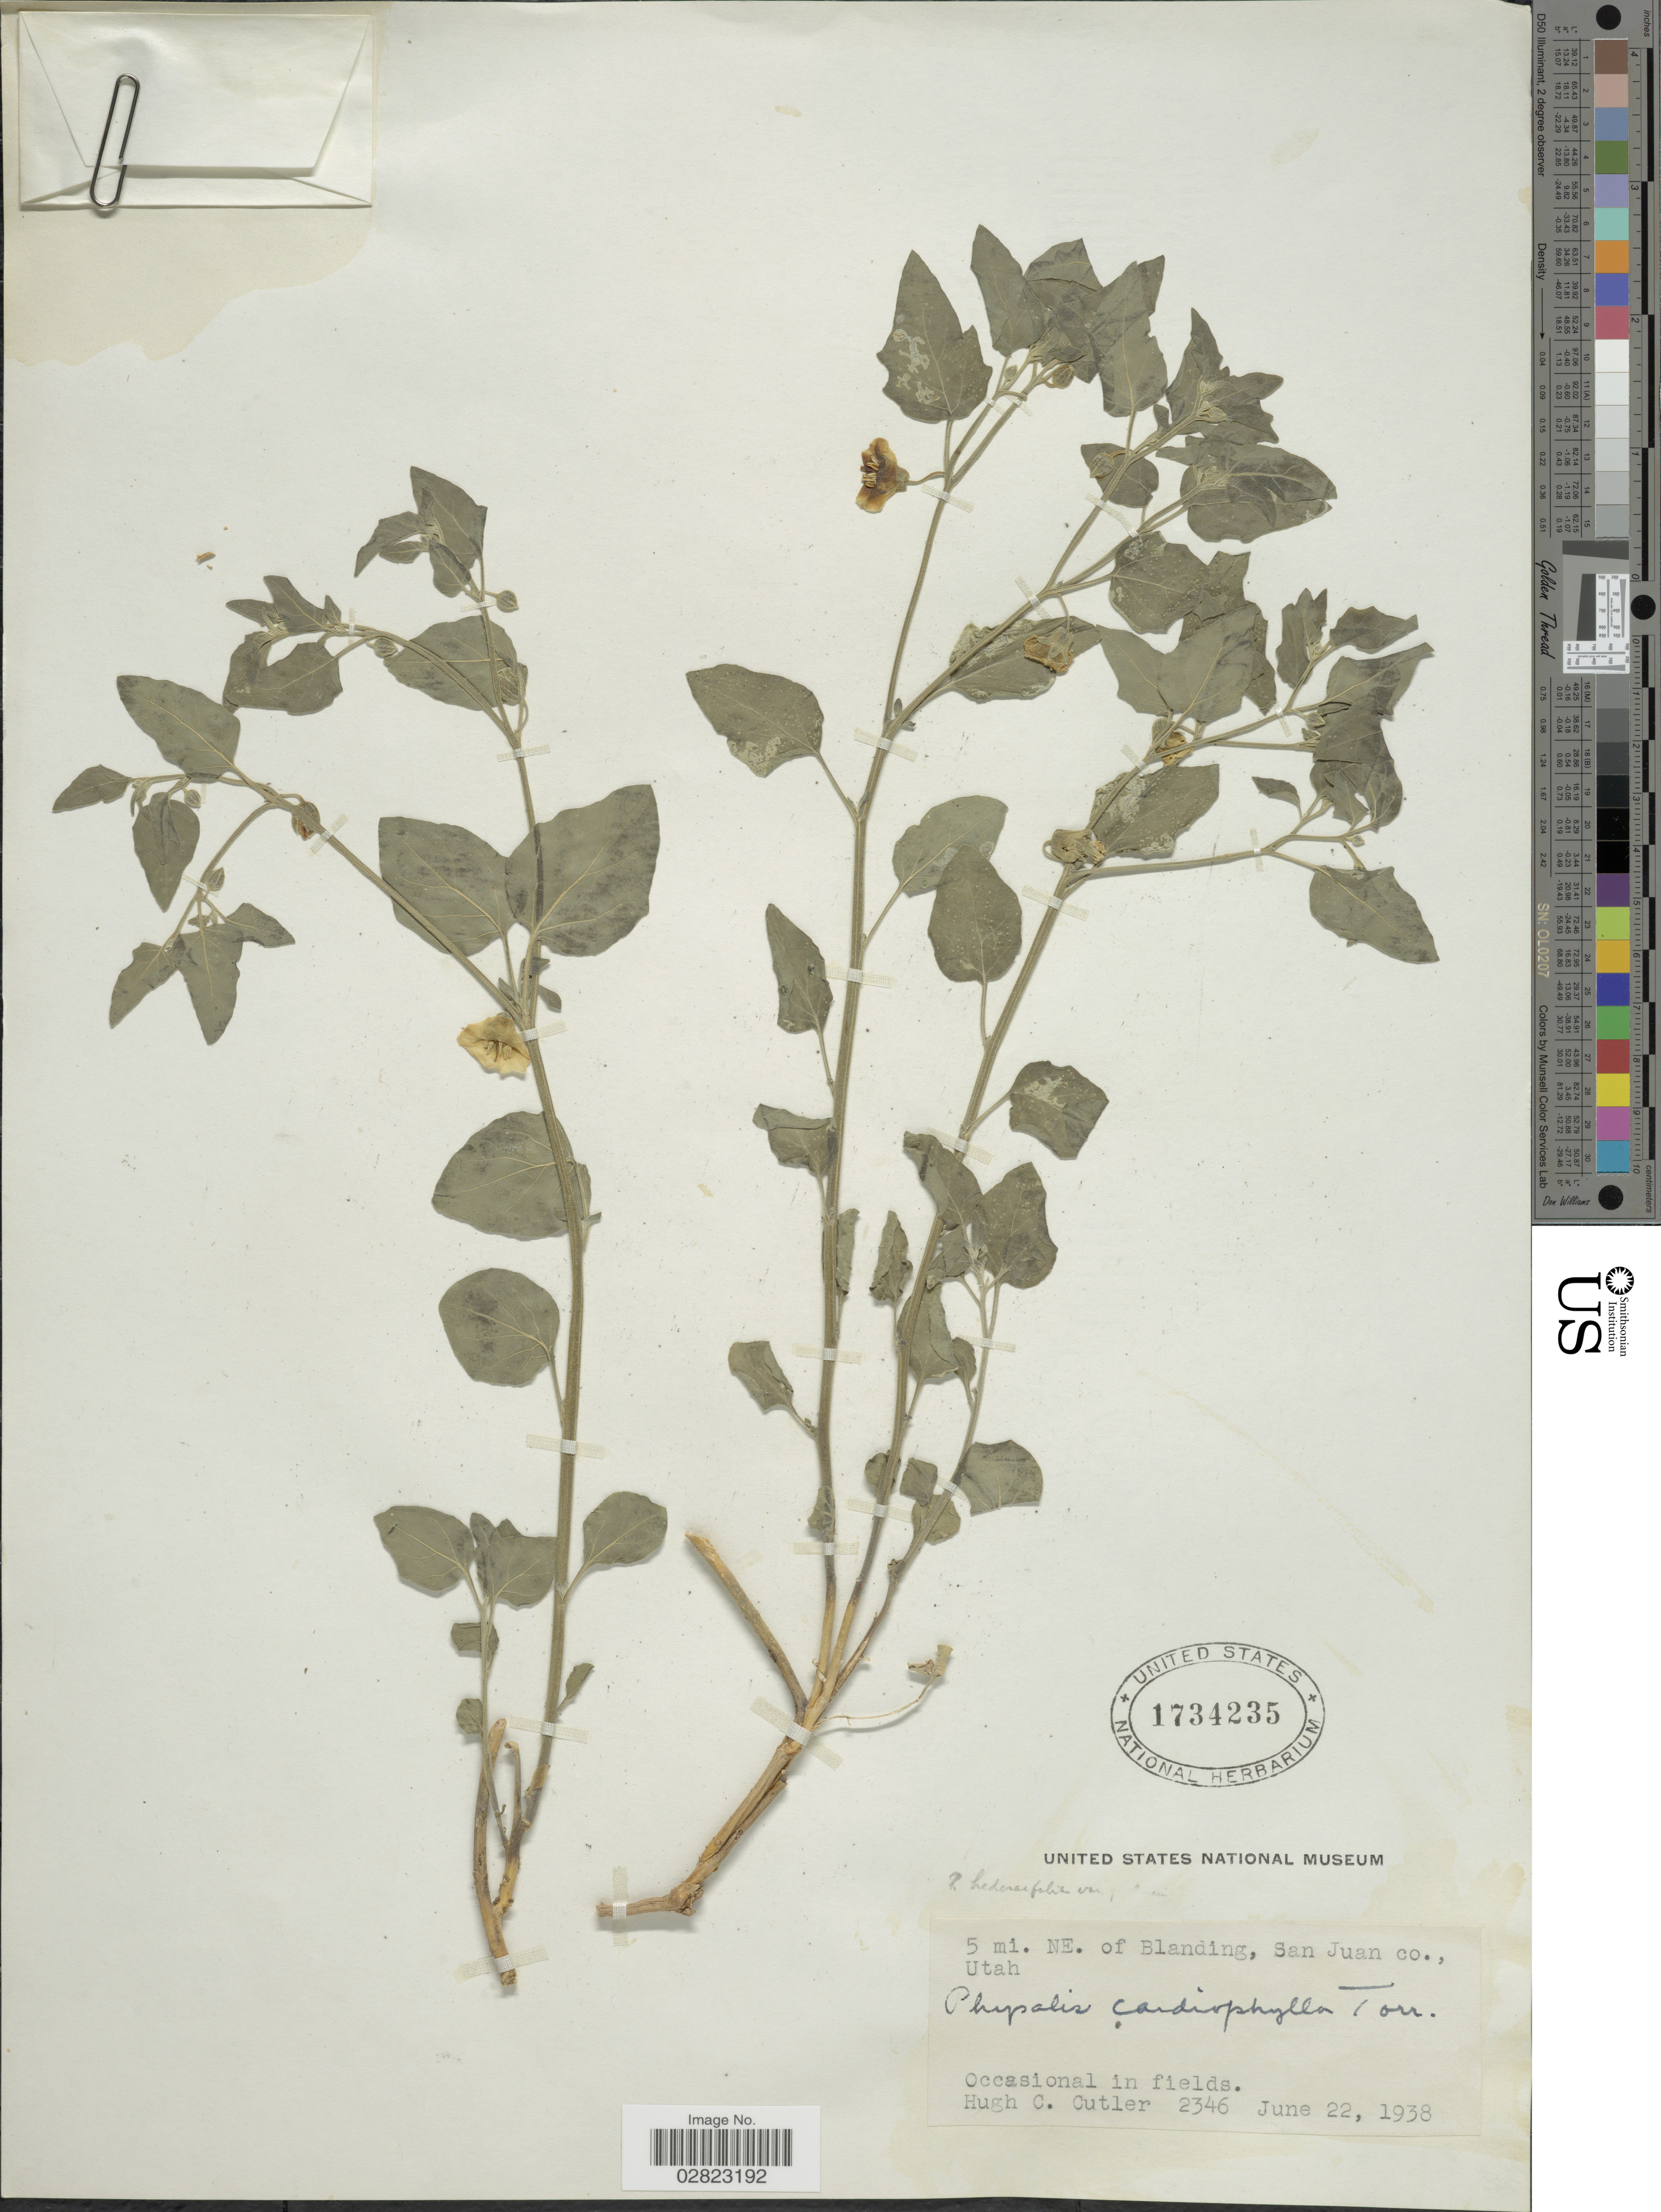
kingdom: Plantae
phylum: Tracheophyta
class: Magnoliopsida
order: Solanales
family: Solanaceae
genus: Physalis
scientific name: Physalis crassifolia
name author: Benth.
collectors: H. C. Cutler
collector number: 2346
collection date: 1938-06-22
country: United States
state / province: Utah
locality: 5 mi. NE. of Blanding, San Juan co.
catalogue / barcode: US 1734235